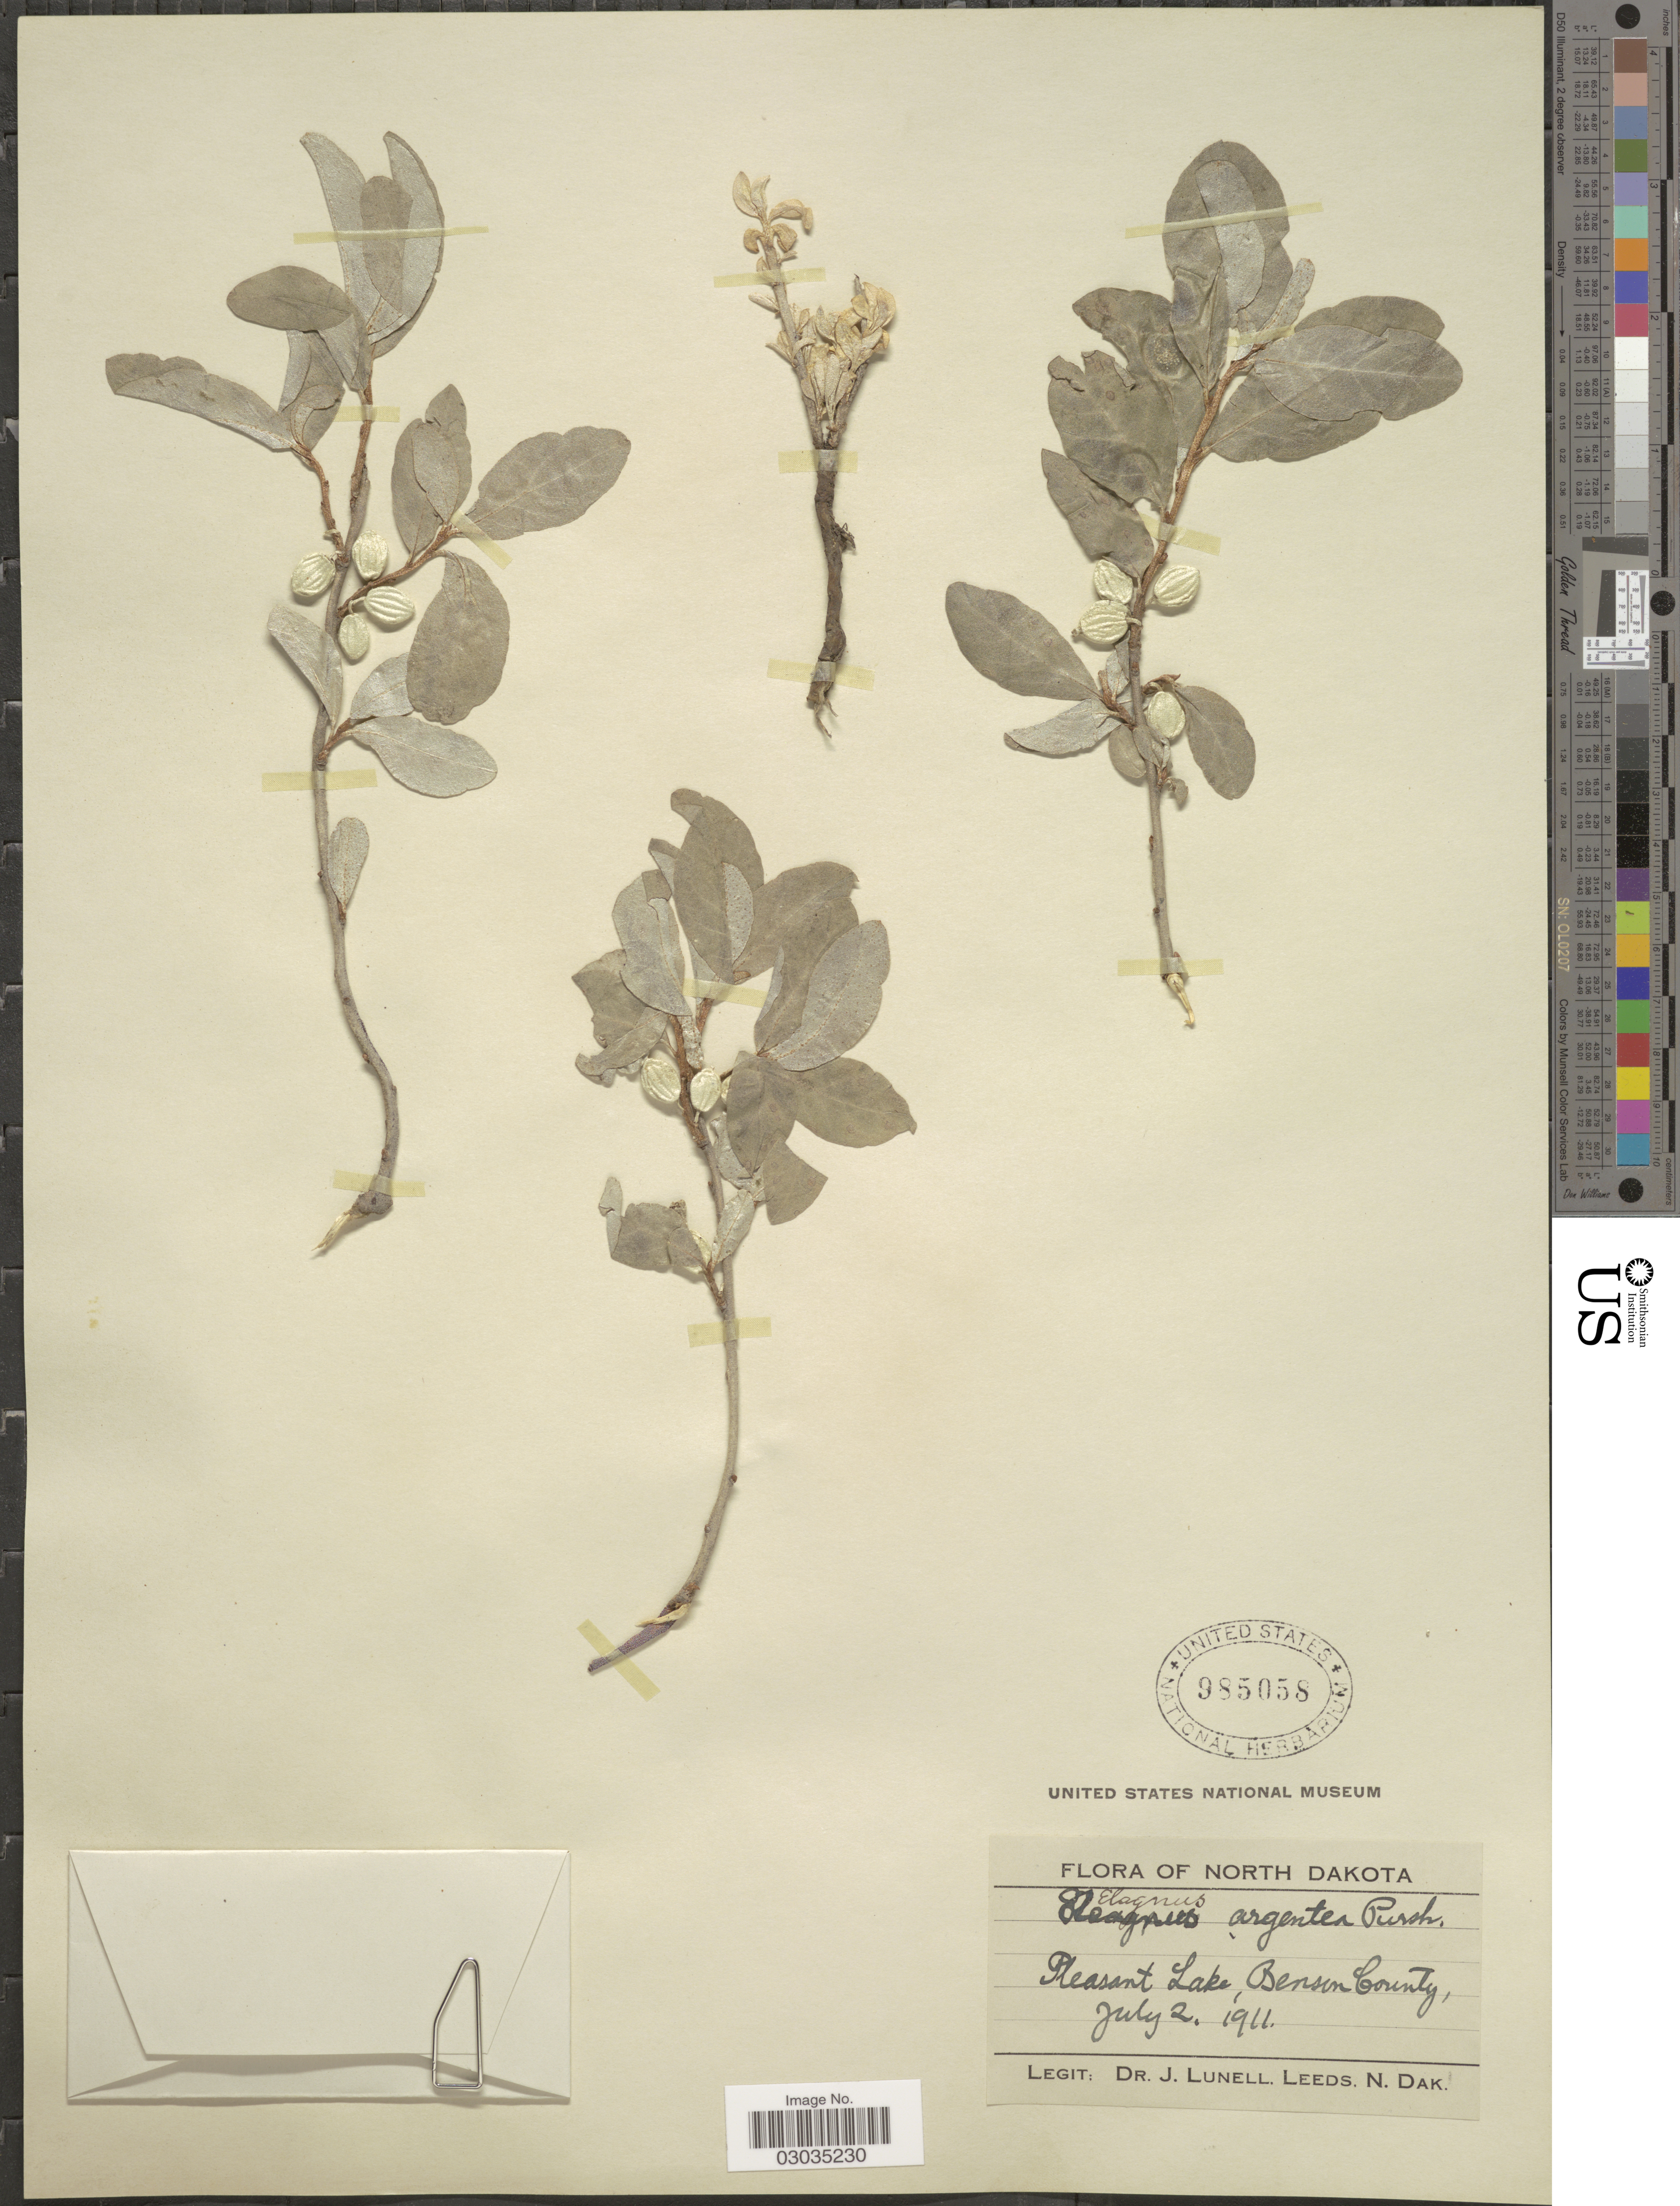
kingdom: Plantae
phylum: Tracheophyta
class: Magnoliopsida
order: Rosales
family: Elaeagnaceae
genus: Elaeagnus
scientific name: Elaeagnus commutata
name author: Bernh. ex Rydb.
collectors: J. Lunell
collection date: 1911-07-02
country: United States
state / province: North Dakota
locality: Pleasant Lake, Benson County.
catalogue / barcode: US 985058